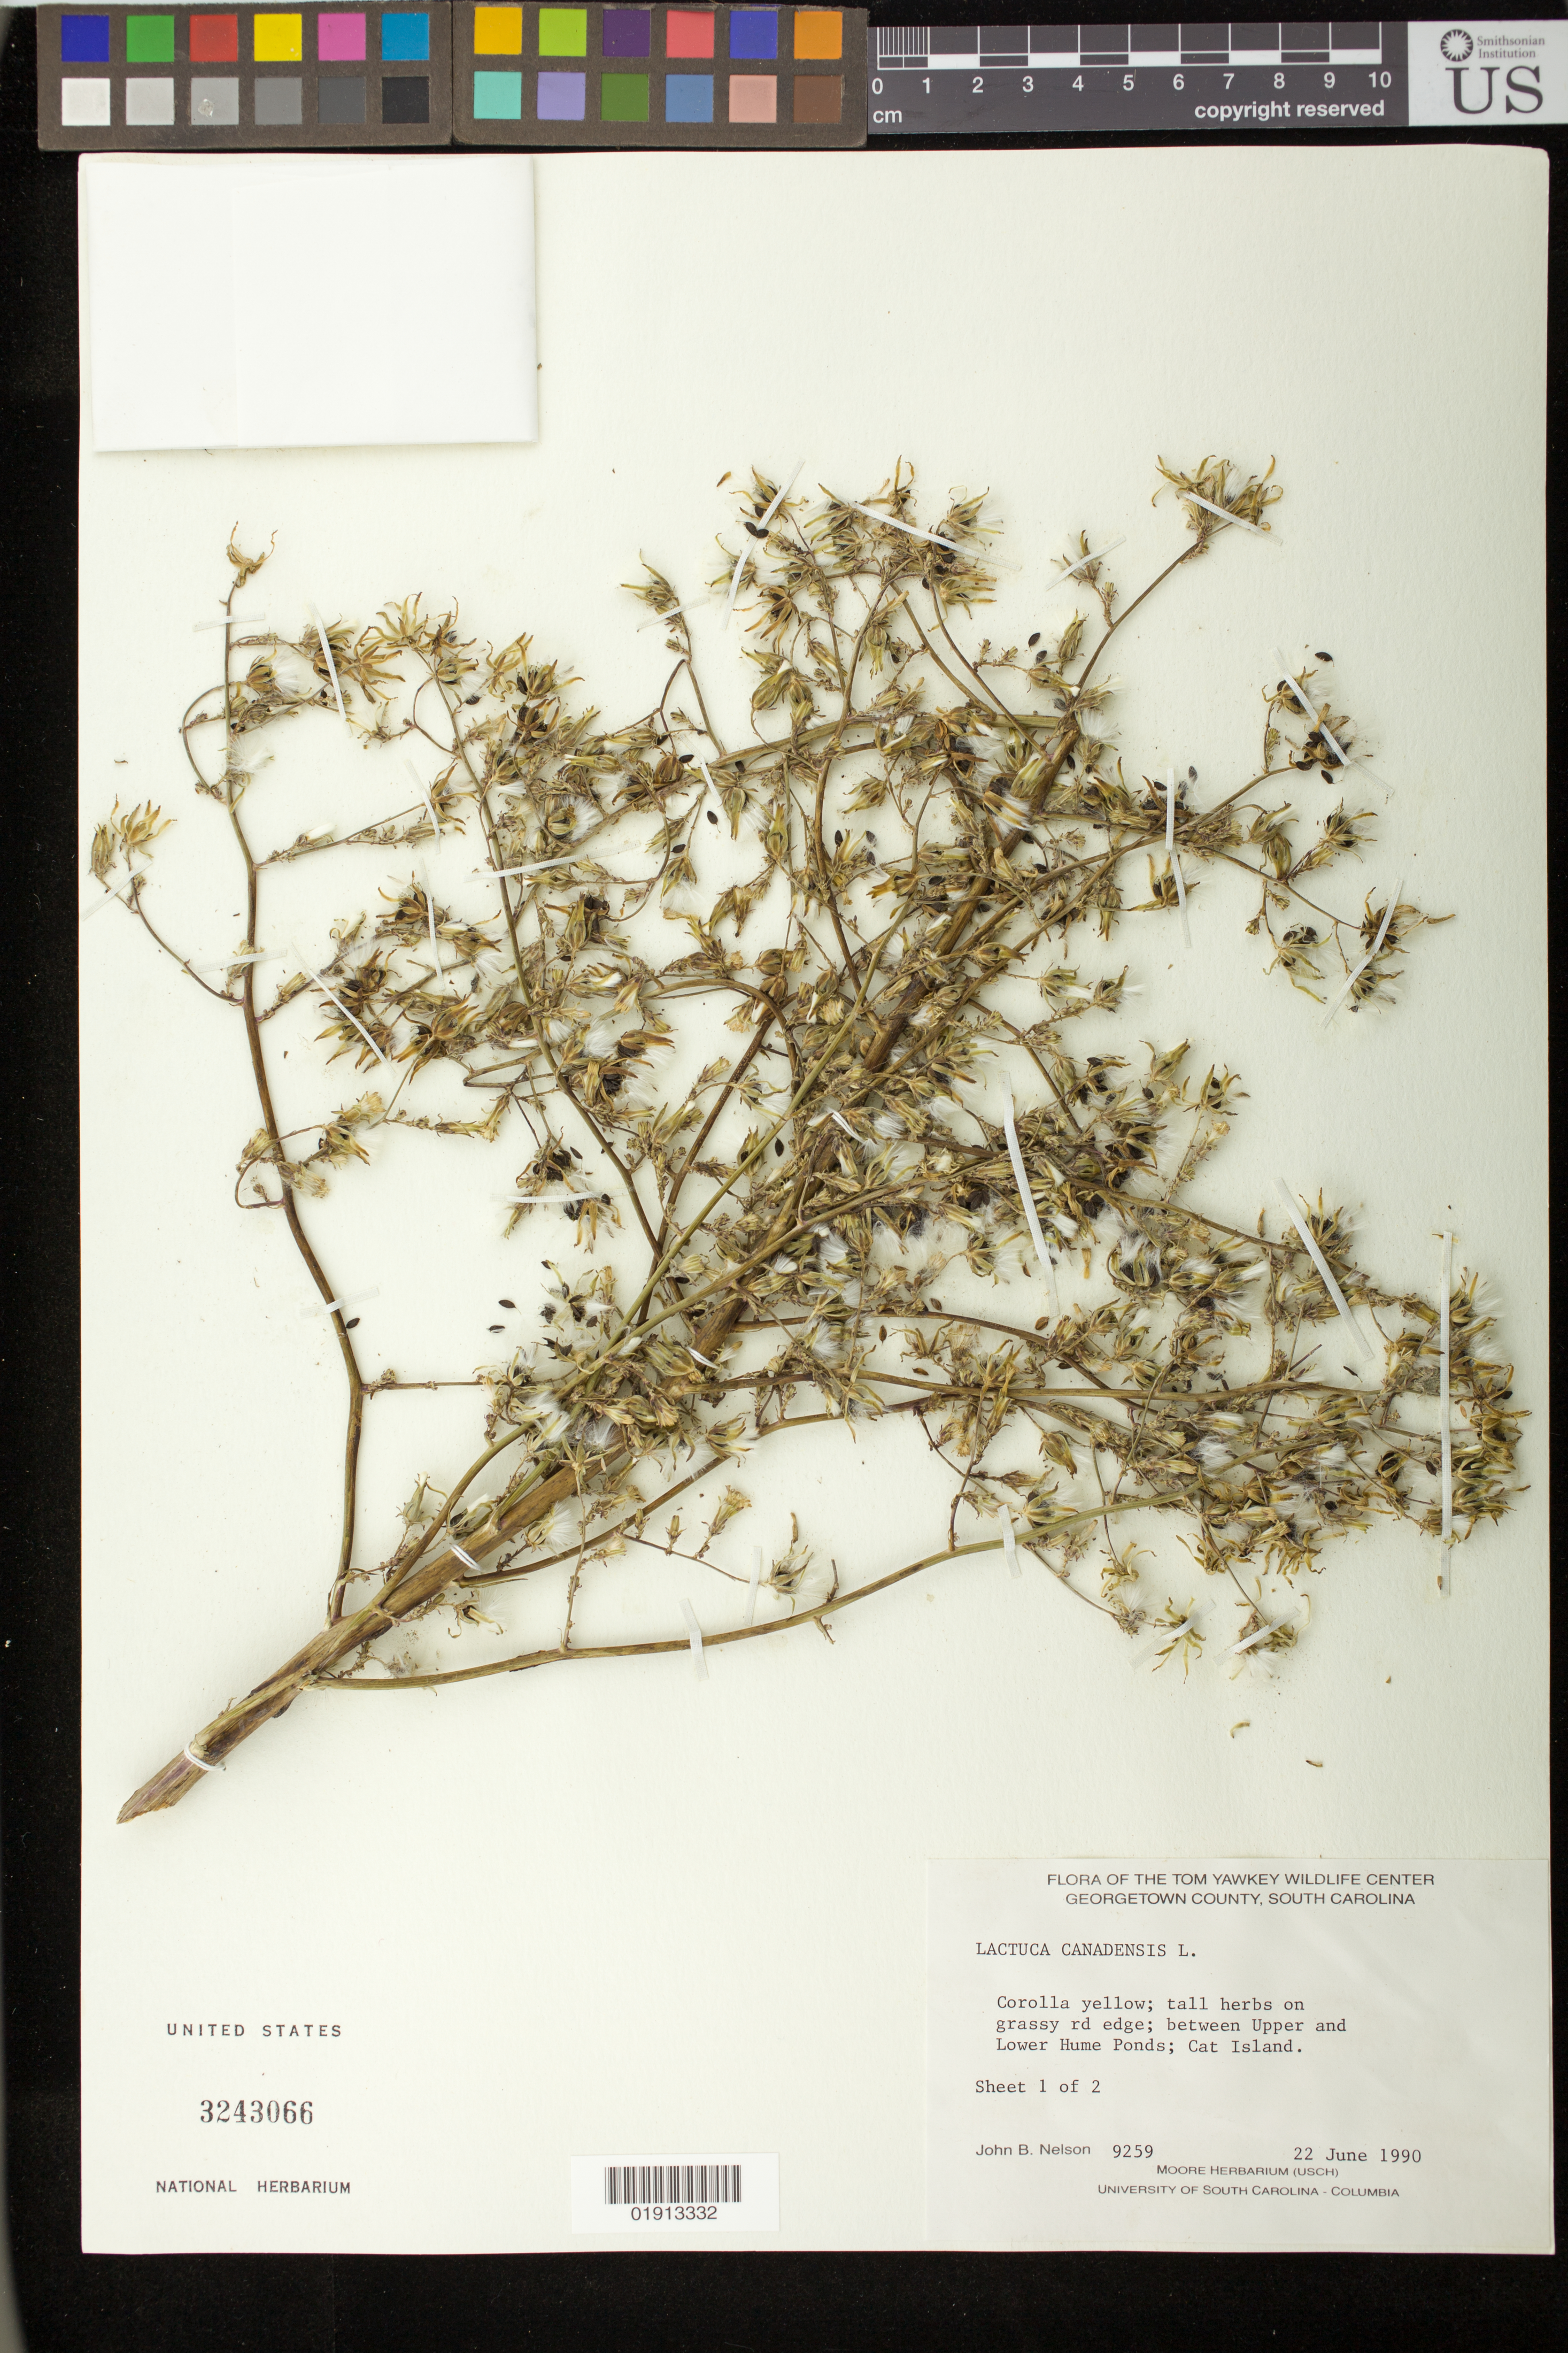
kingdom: Plantae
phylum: Tracheophyta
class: Magnoliopsida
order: Asterales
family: Asteraceae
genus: Lactuca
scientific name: Lactuca canadensis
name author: L.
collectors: J. Nelson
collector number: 9259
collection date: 1990-06-22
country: United States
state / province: South Carolina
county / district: Georgetown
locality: Tom Yawkey Wildlife Center, between Upper and Lower Hume Ponds; Cat Island.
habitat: tall herbs on grassy rd edge.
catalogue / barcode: US 3243066